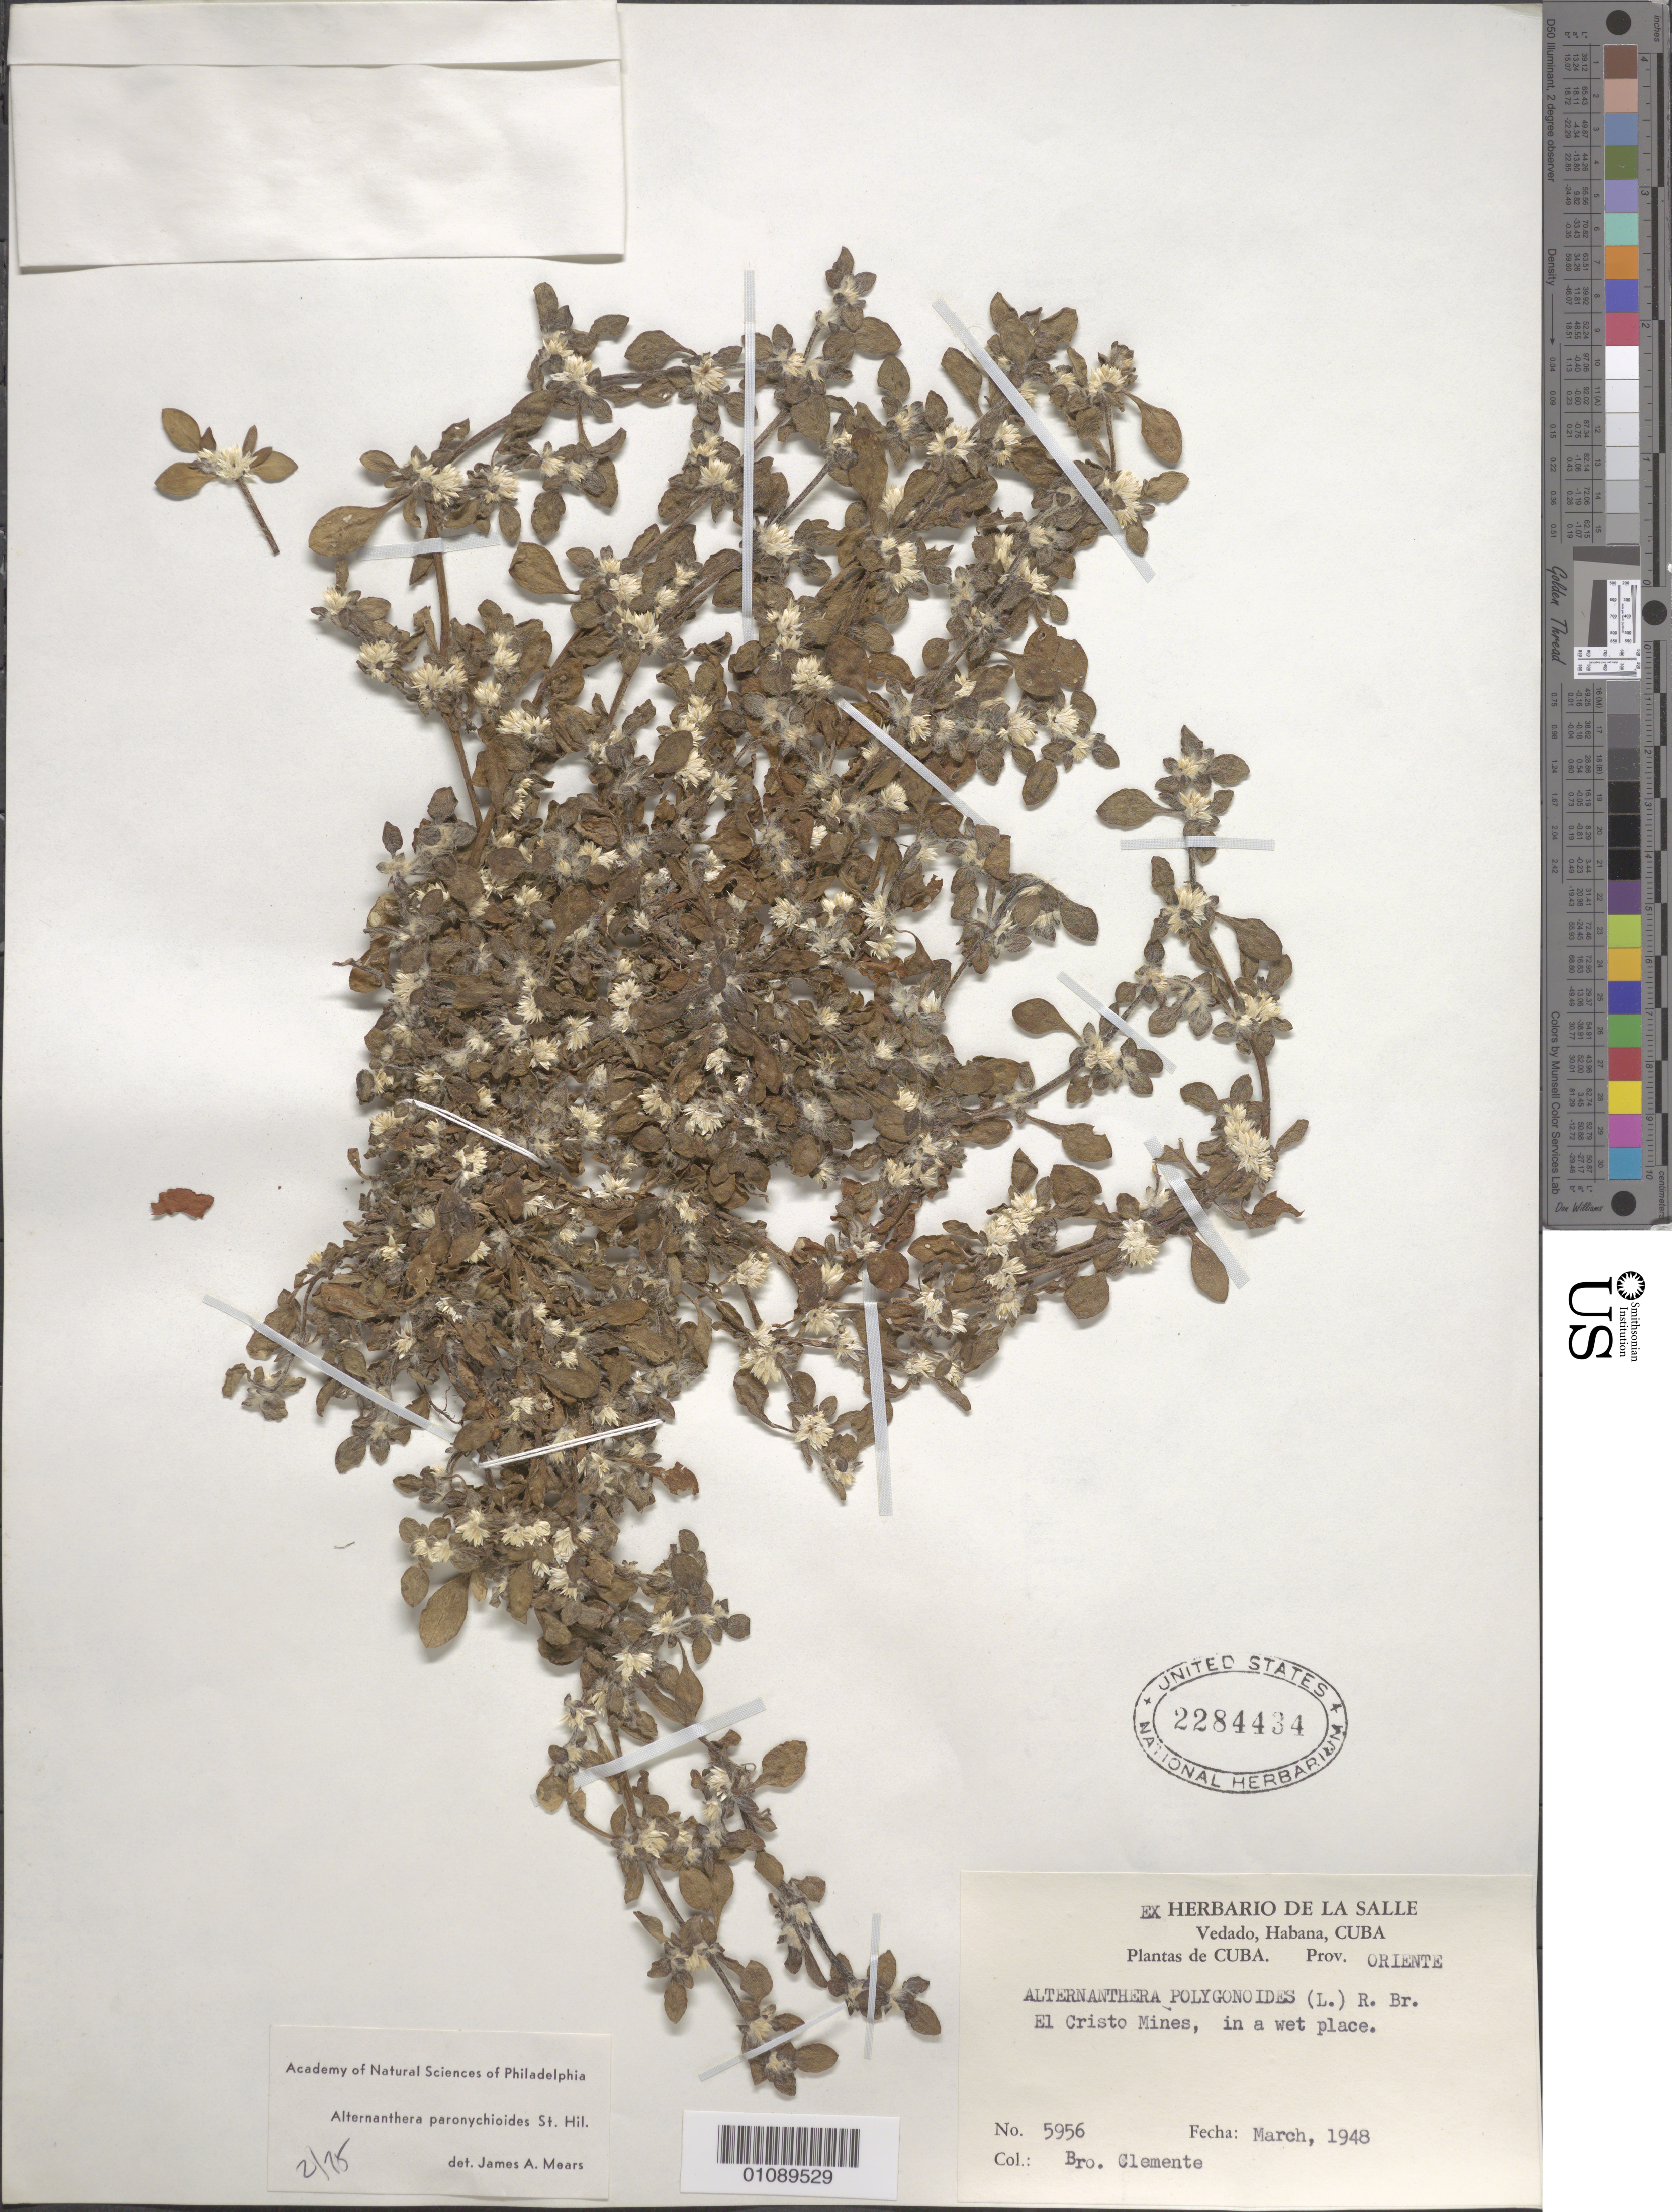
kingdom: Plantae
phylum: Tracheophyta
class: Magnoliopsida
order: Caryophyllales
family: Amaranthaceae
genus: Alternanthera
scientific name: Alternanthera paronychioides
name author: A. St.-Hil.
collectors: Bro. Clemente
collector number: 5956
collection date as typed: Mar 1948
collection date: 1948-03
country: Cuba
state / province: La Habana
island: Cuba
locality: Oriente, El Cristo Mines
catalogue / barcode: US 2284434